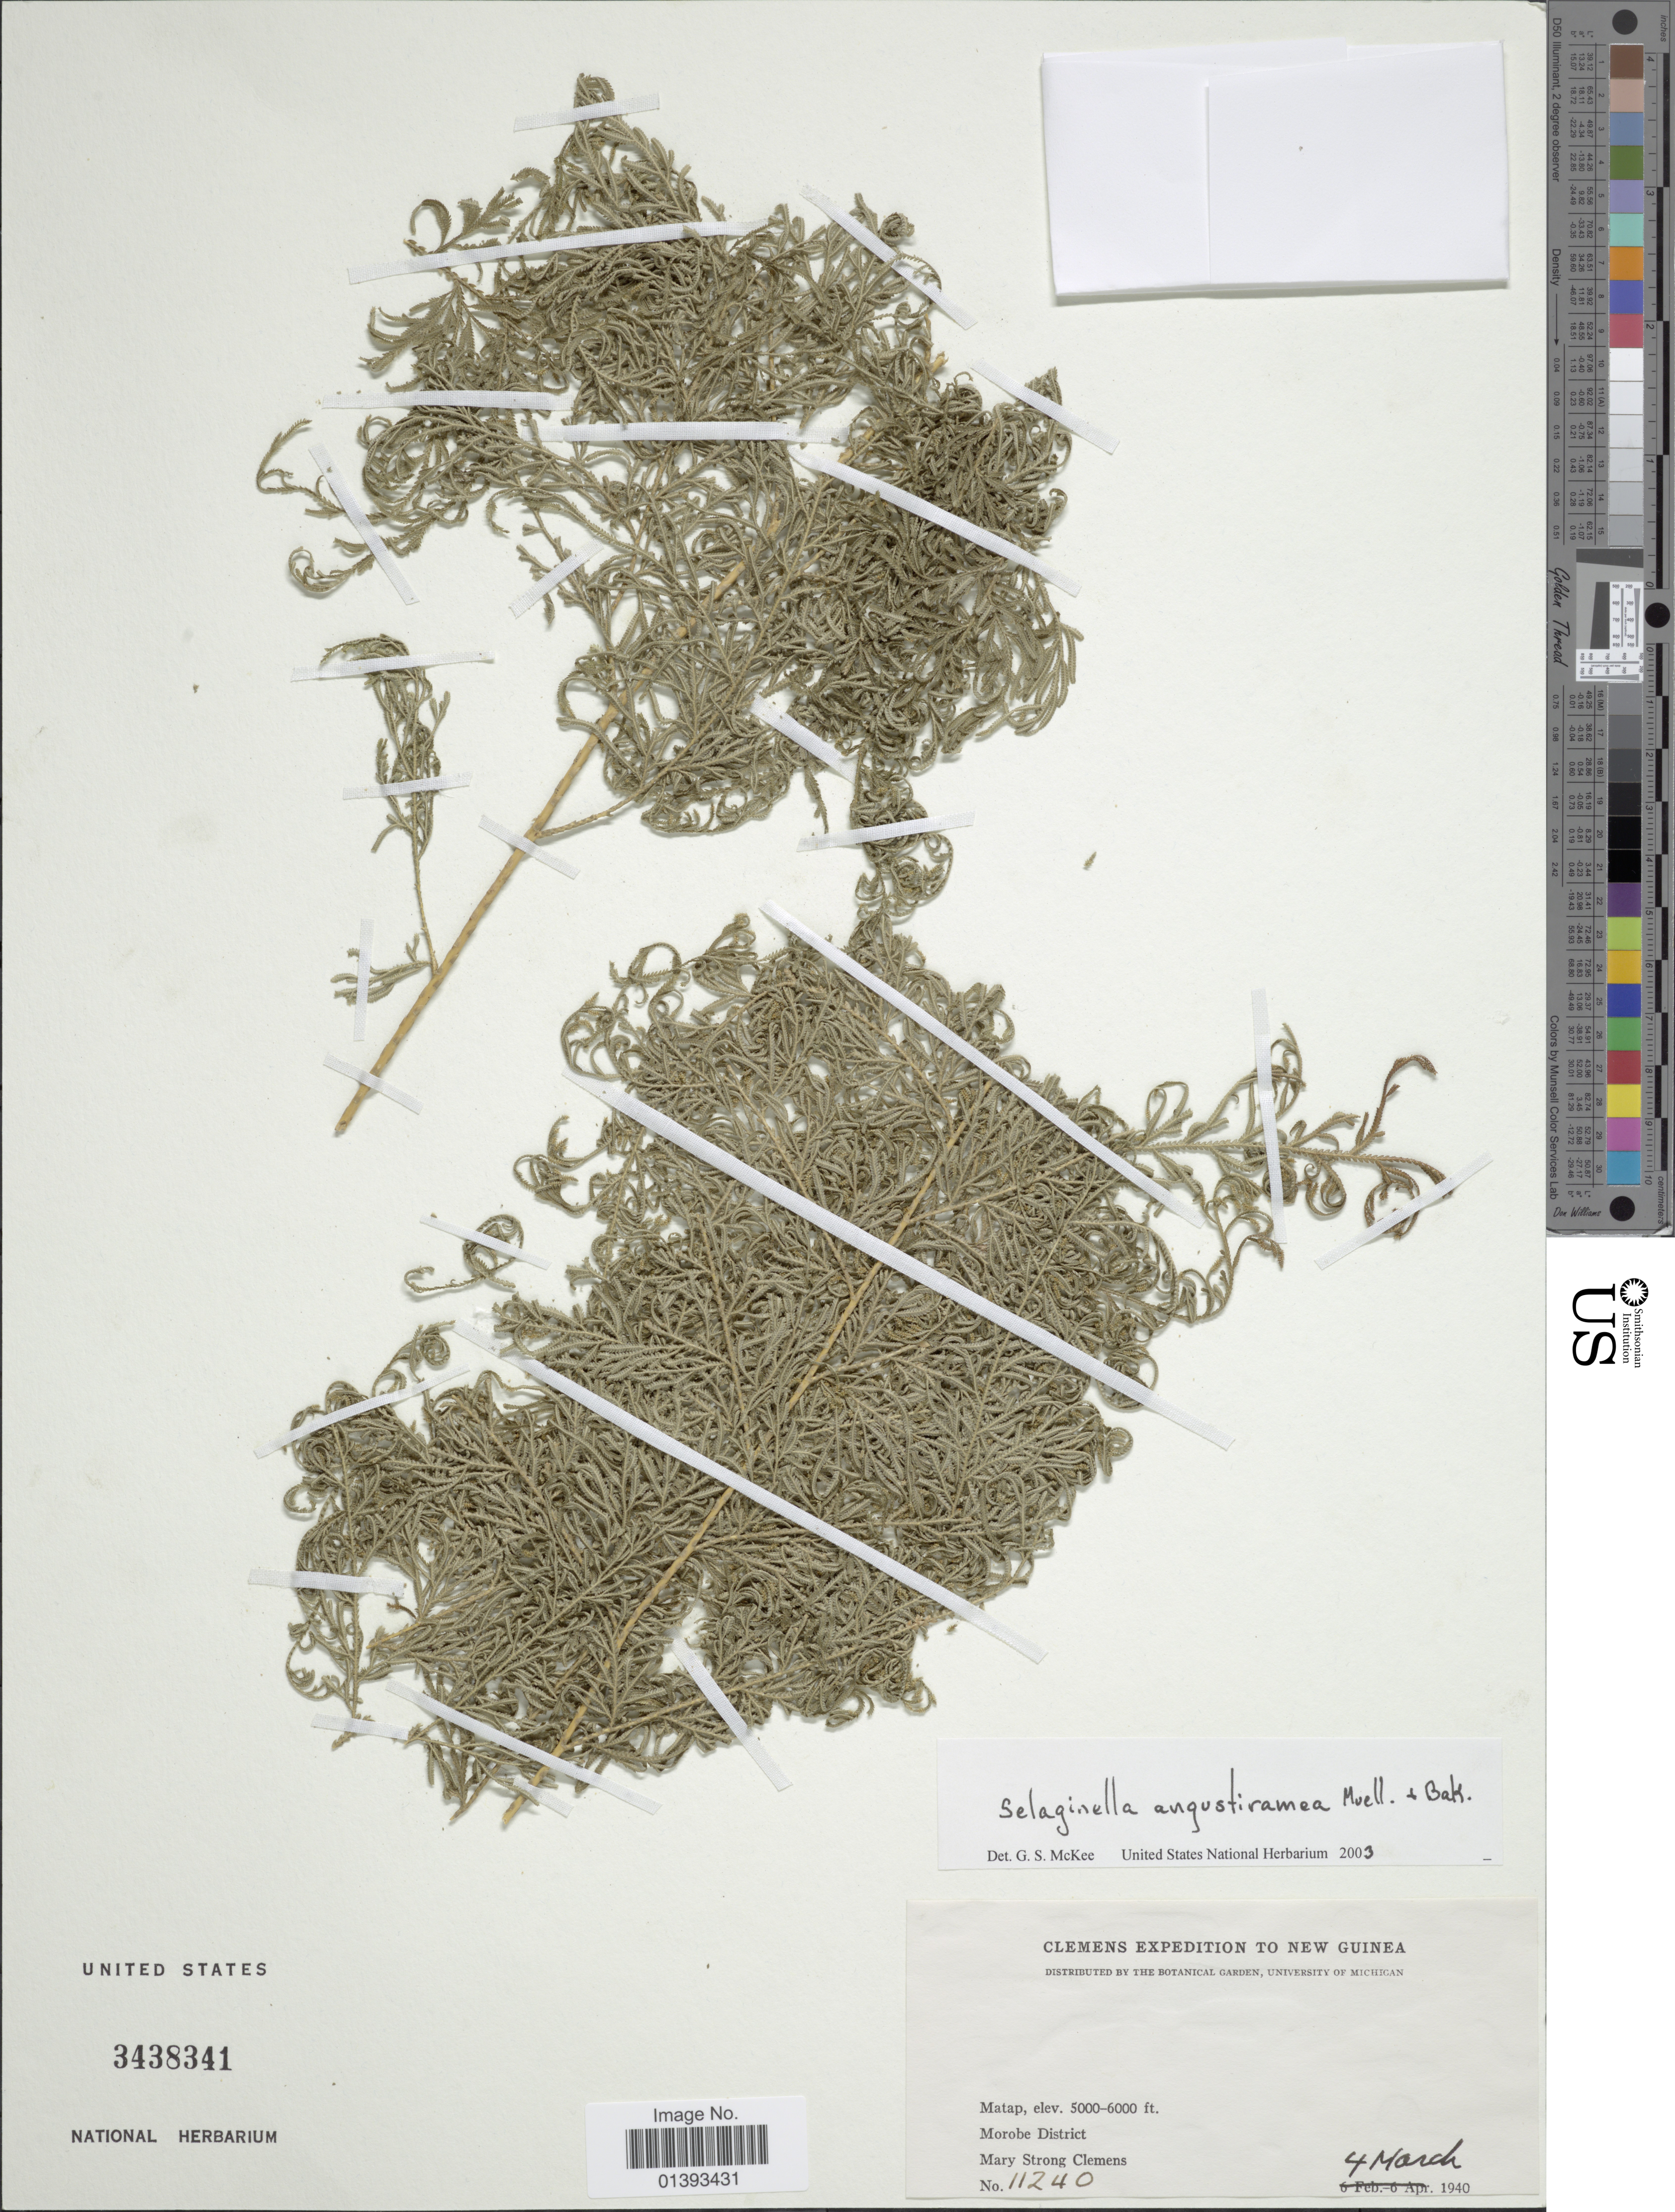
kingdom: Plantae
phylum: Tracheophyta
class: Lycopodiopsida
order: Selaginellales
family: Selaginellaceae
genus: Selaginella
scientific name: Selaginella angustiramea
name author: F. Muell. & Baker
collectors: M. S. Clemens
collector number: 11240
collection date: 1940-03-04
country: Papua New Guinea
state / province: Morobe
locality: New Guinea, Morobe district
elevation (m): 1524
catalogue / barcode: US 3438341